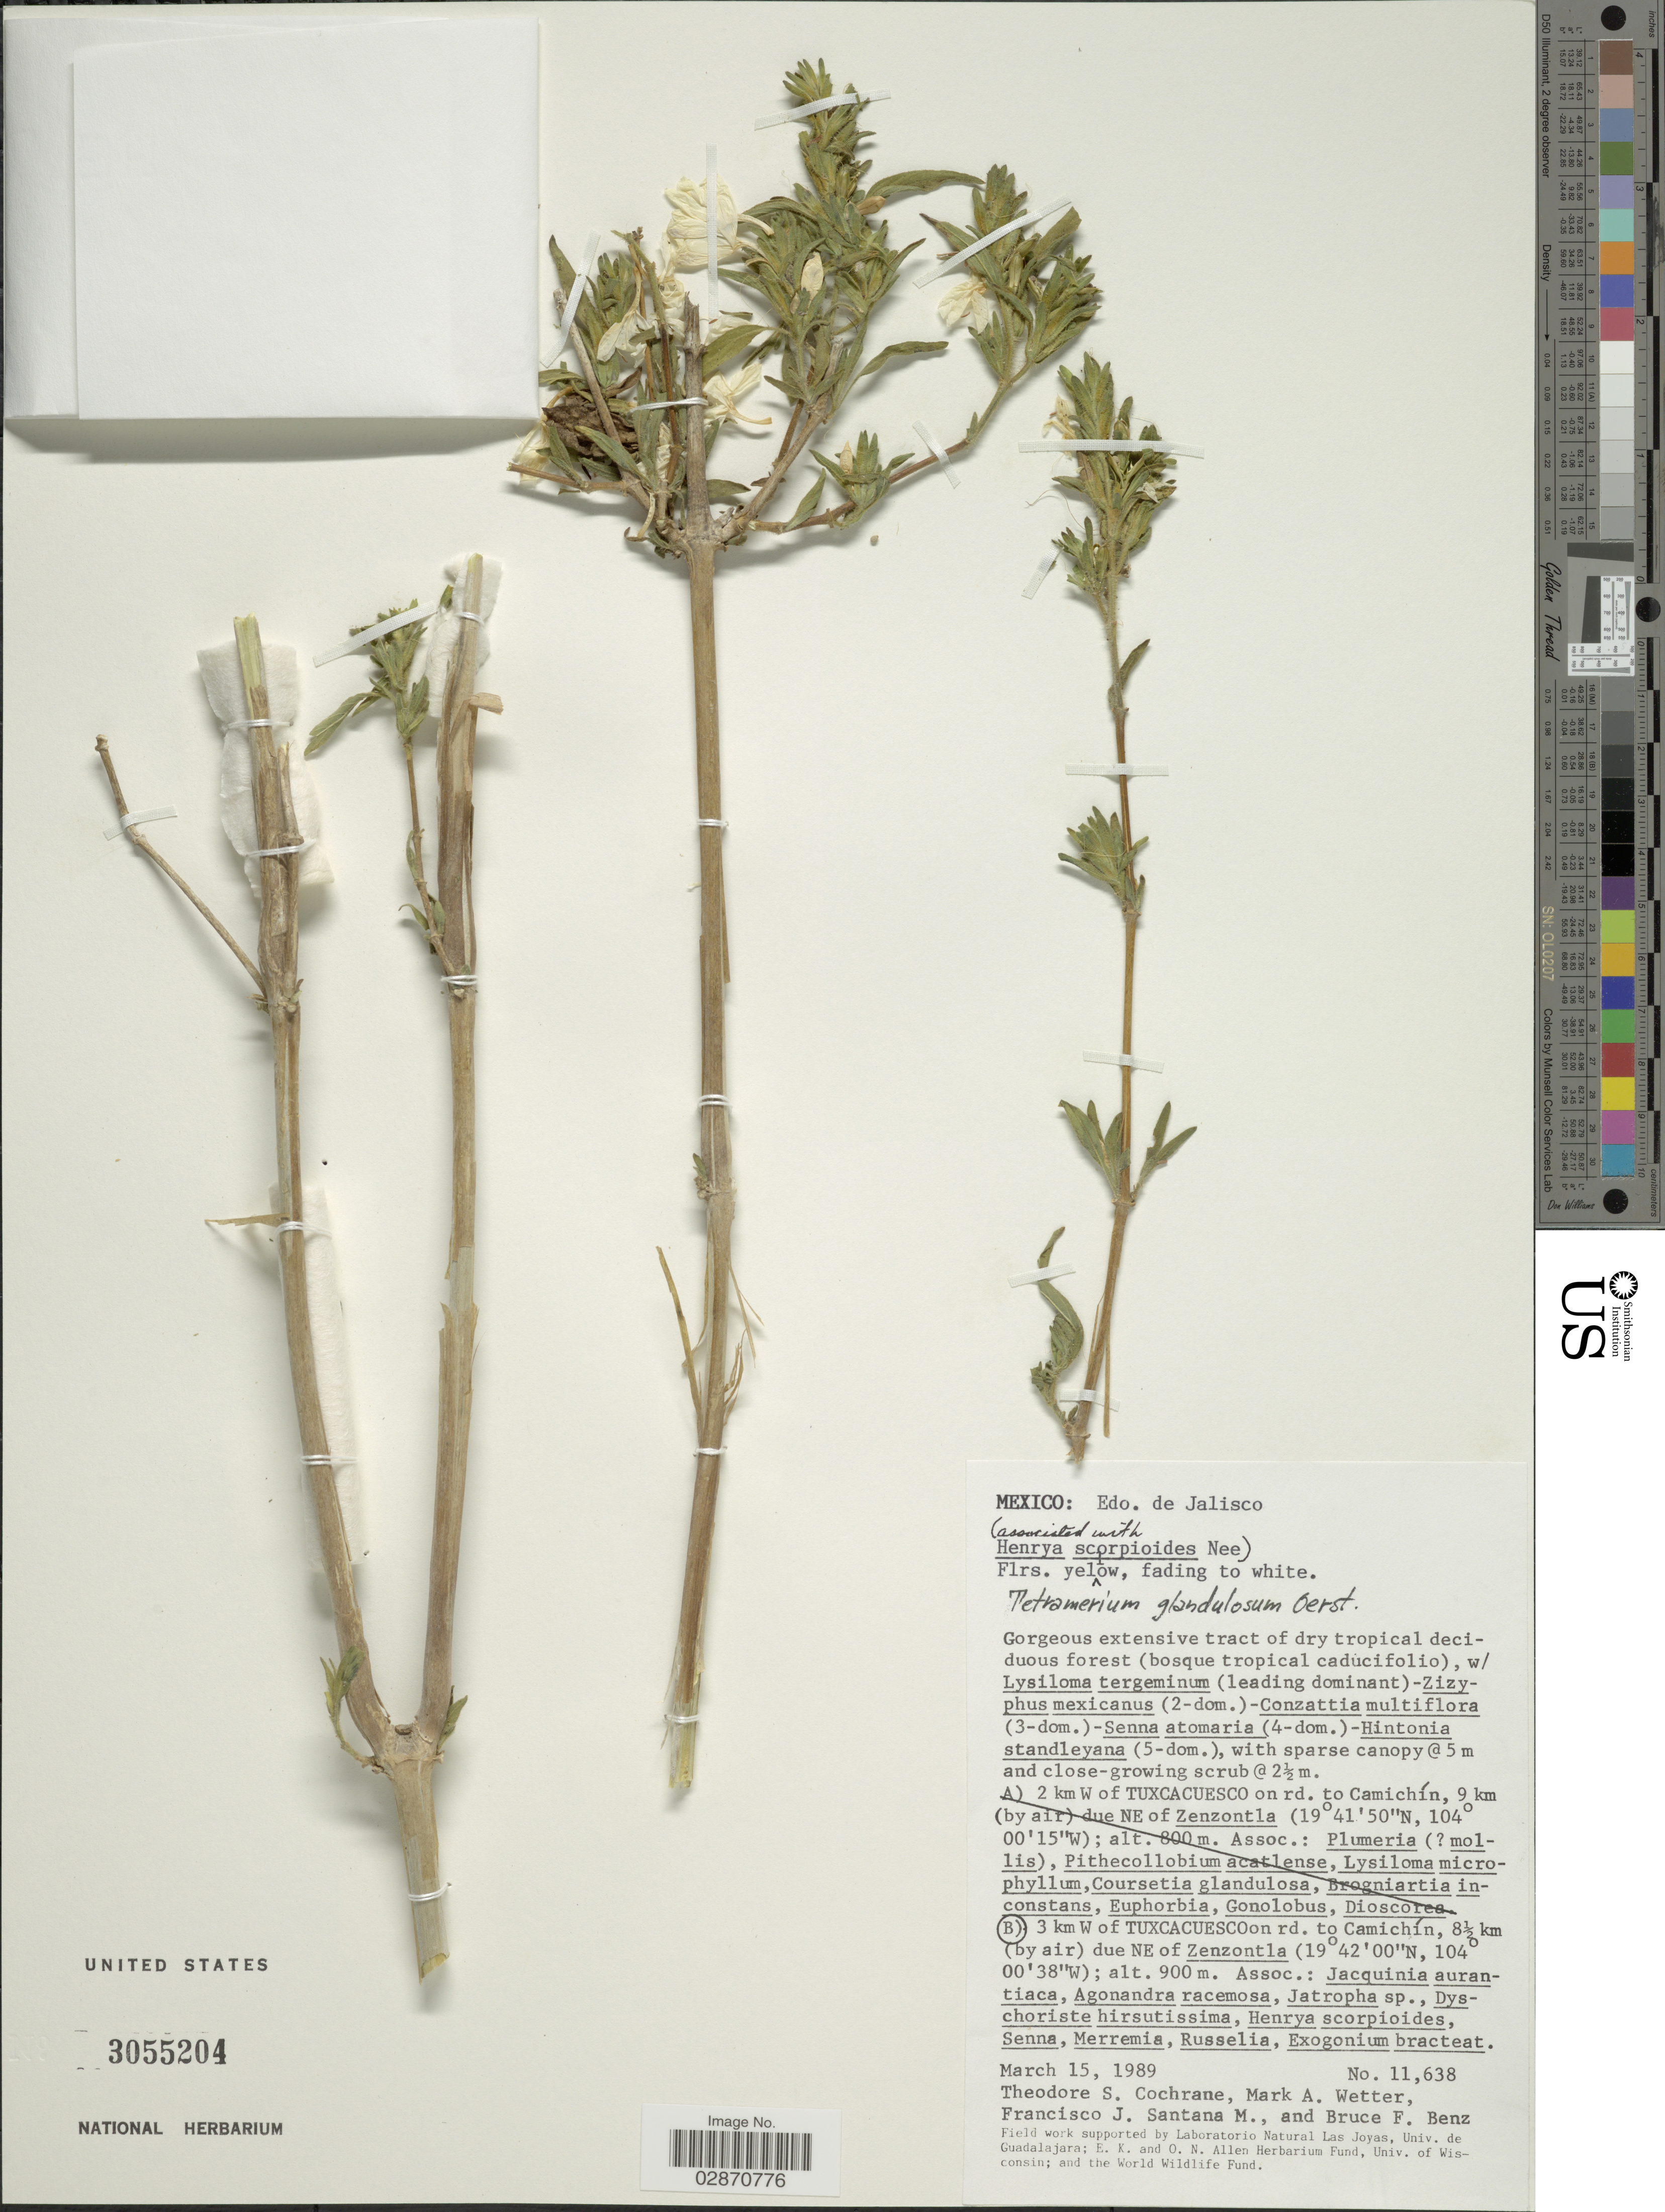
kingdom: Plantae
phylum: Tracheophyta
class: Magnoliopsida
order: Lamiales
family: Acanthaceae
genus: Tetramerium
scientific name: Tetramerium glandulosum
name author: Oerst.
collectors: T. S. Cochrane, M. Wetter, F. J. Santana M. & B. F. Benz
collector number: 11638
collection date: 1989-03-15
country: Mexico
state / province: Jalisco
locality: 3 km W of Tuxcacuesco on rd. to Camichín, 8½ km (by air) due NE of Zenzontla.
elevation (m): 900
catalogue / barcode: US 3055204